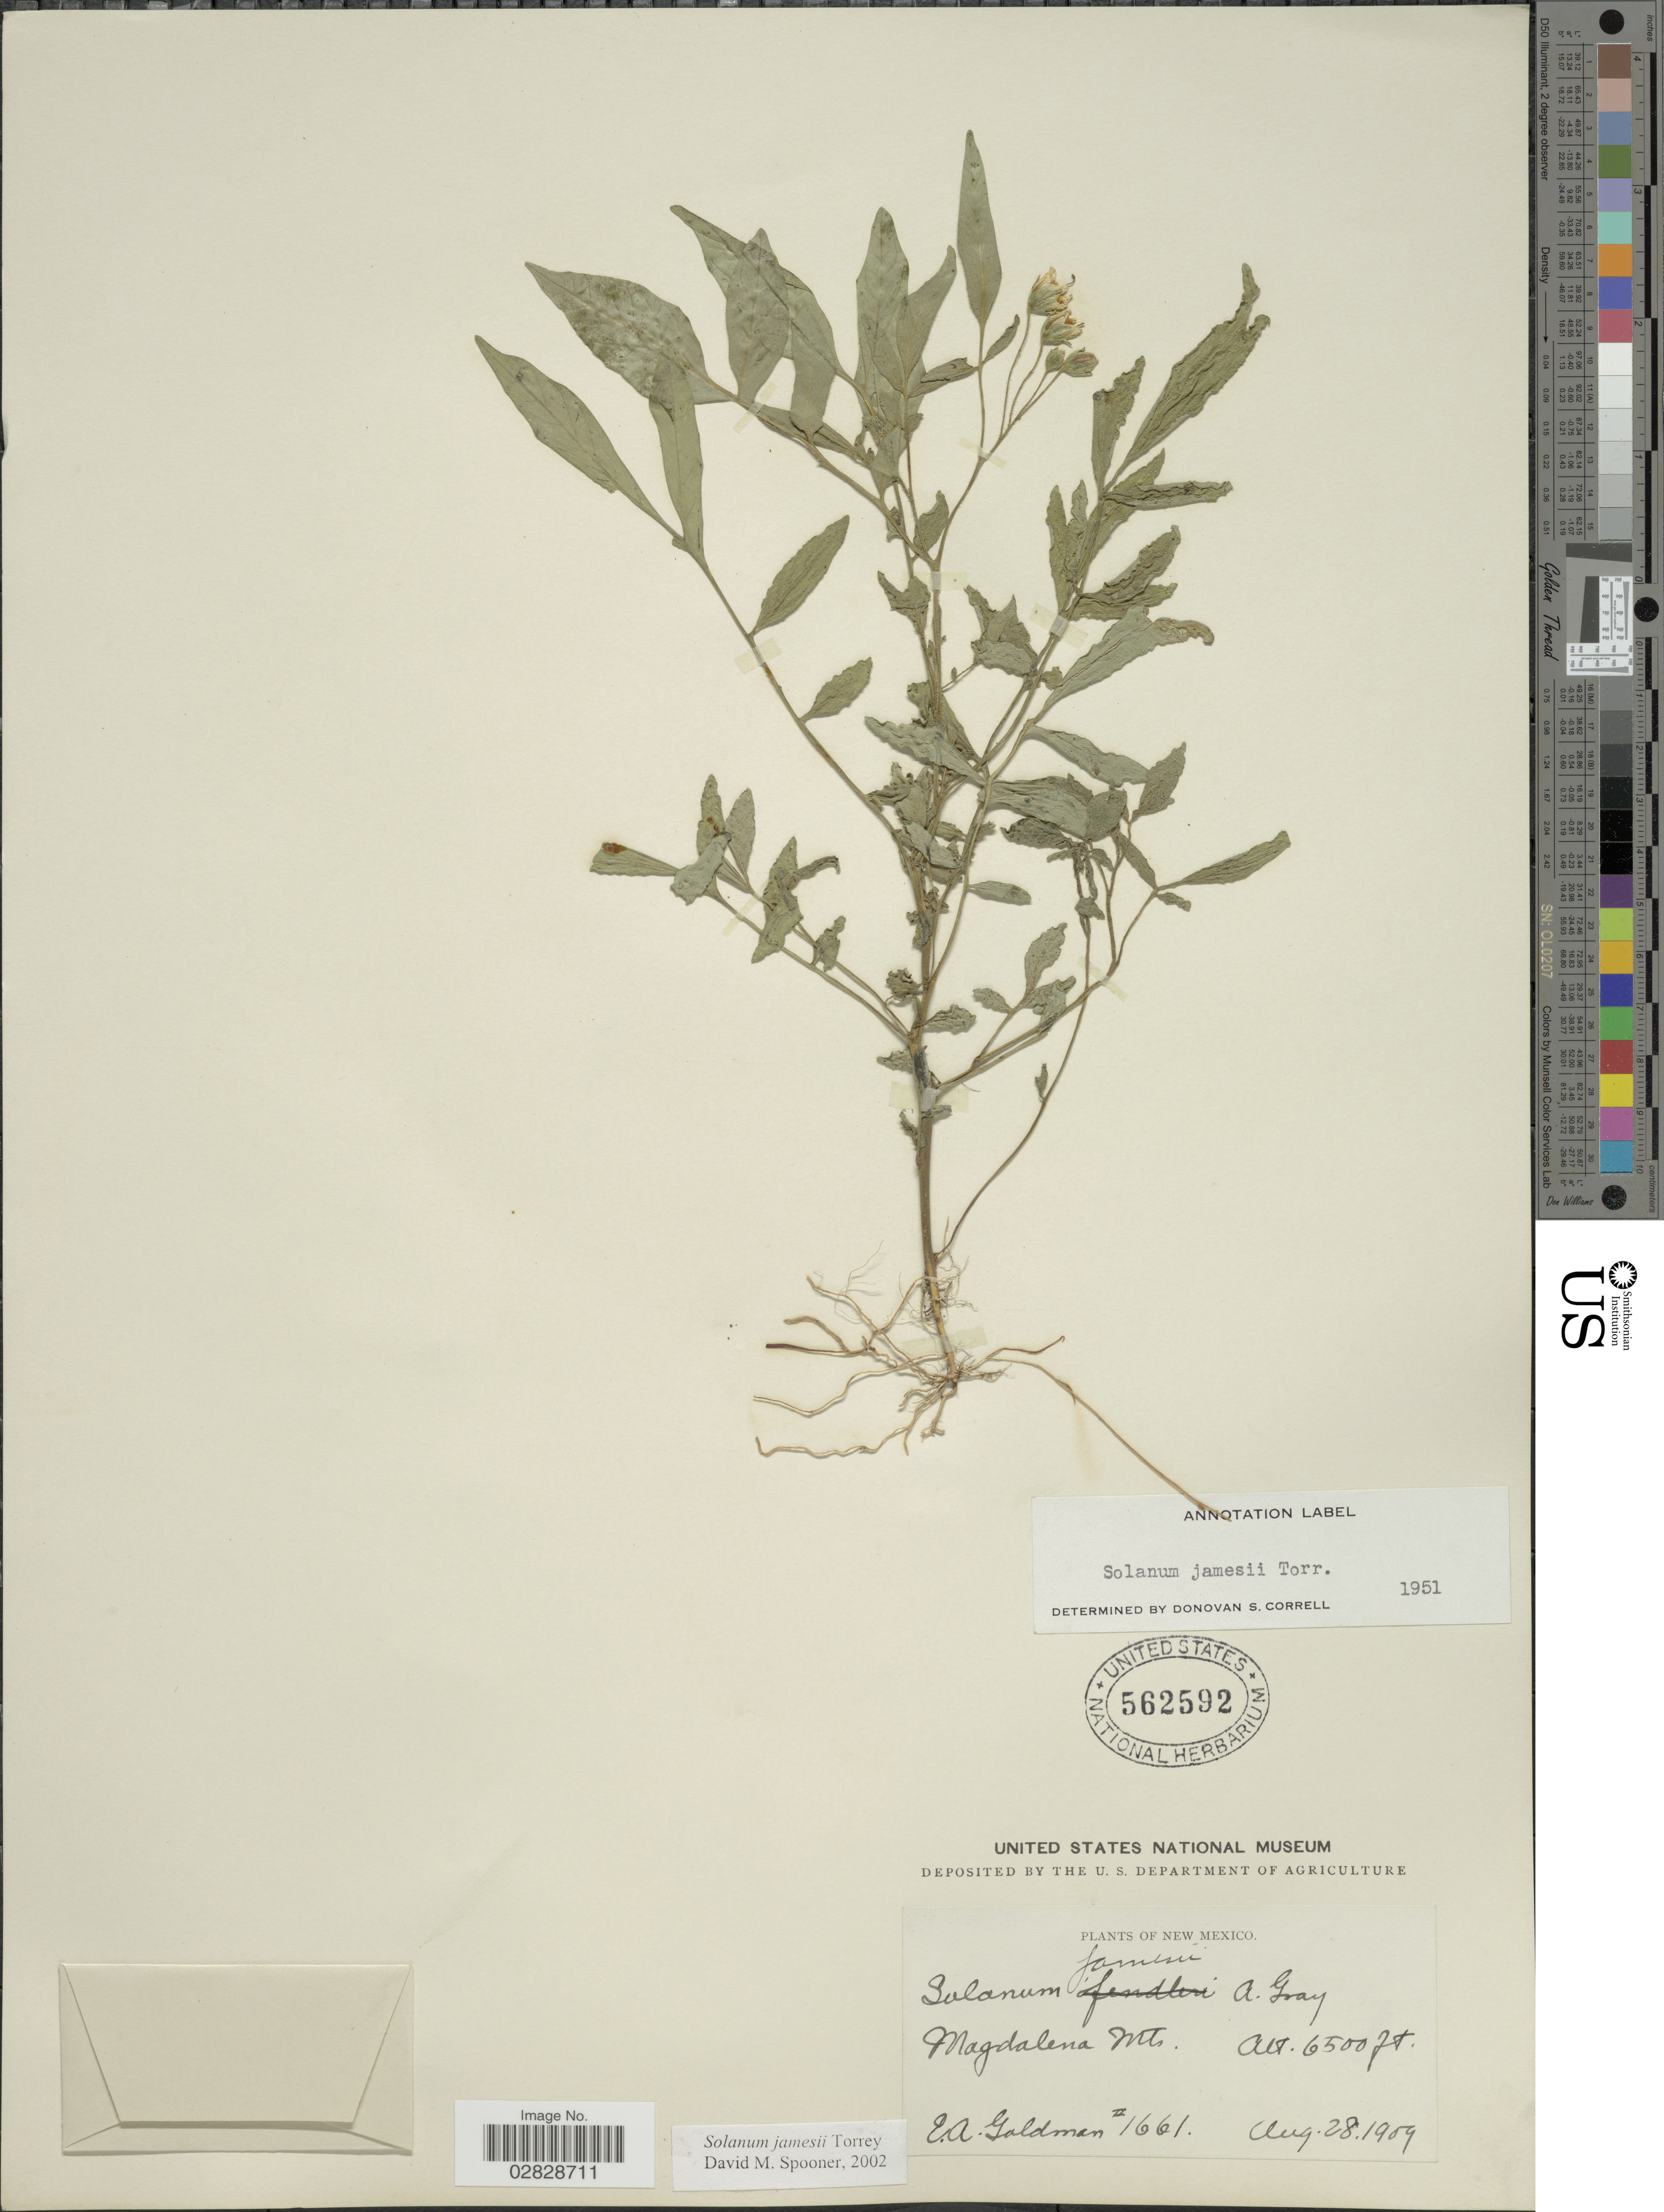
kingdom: Plantae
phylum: Tracheophyta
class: Magnoliopsida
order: Solanales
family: Solanaceae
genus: Solanum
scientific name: Solanum jamesii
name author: Torr.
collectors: E. A. Goldman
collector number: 1661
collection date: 1909-08-28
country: United States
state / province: New Mexico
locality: Magdalena Mts.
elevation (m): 1981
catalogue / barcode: US 562592